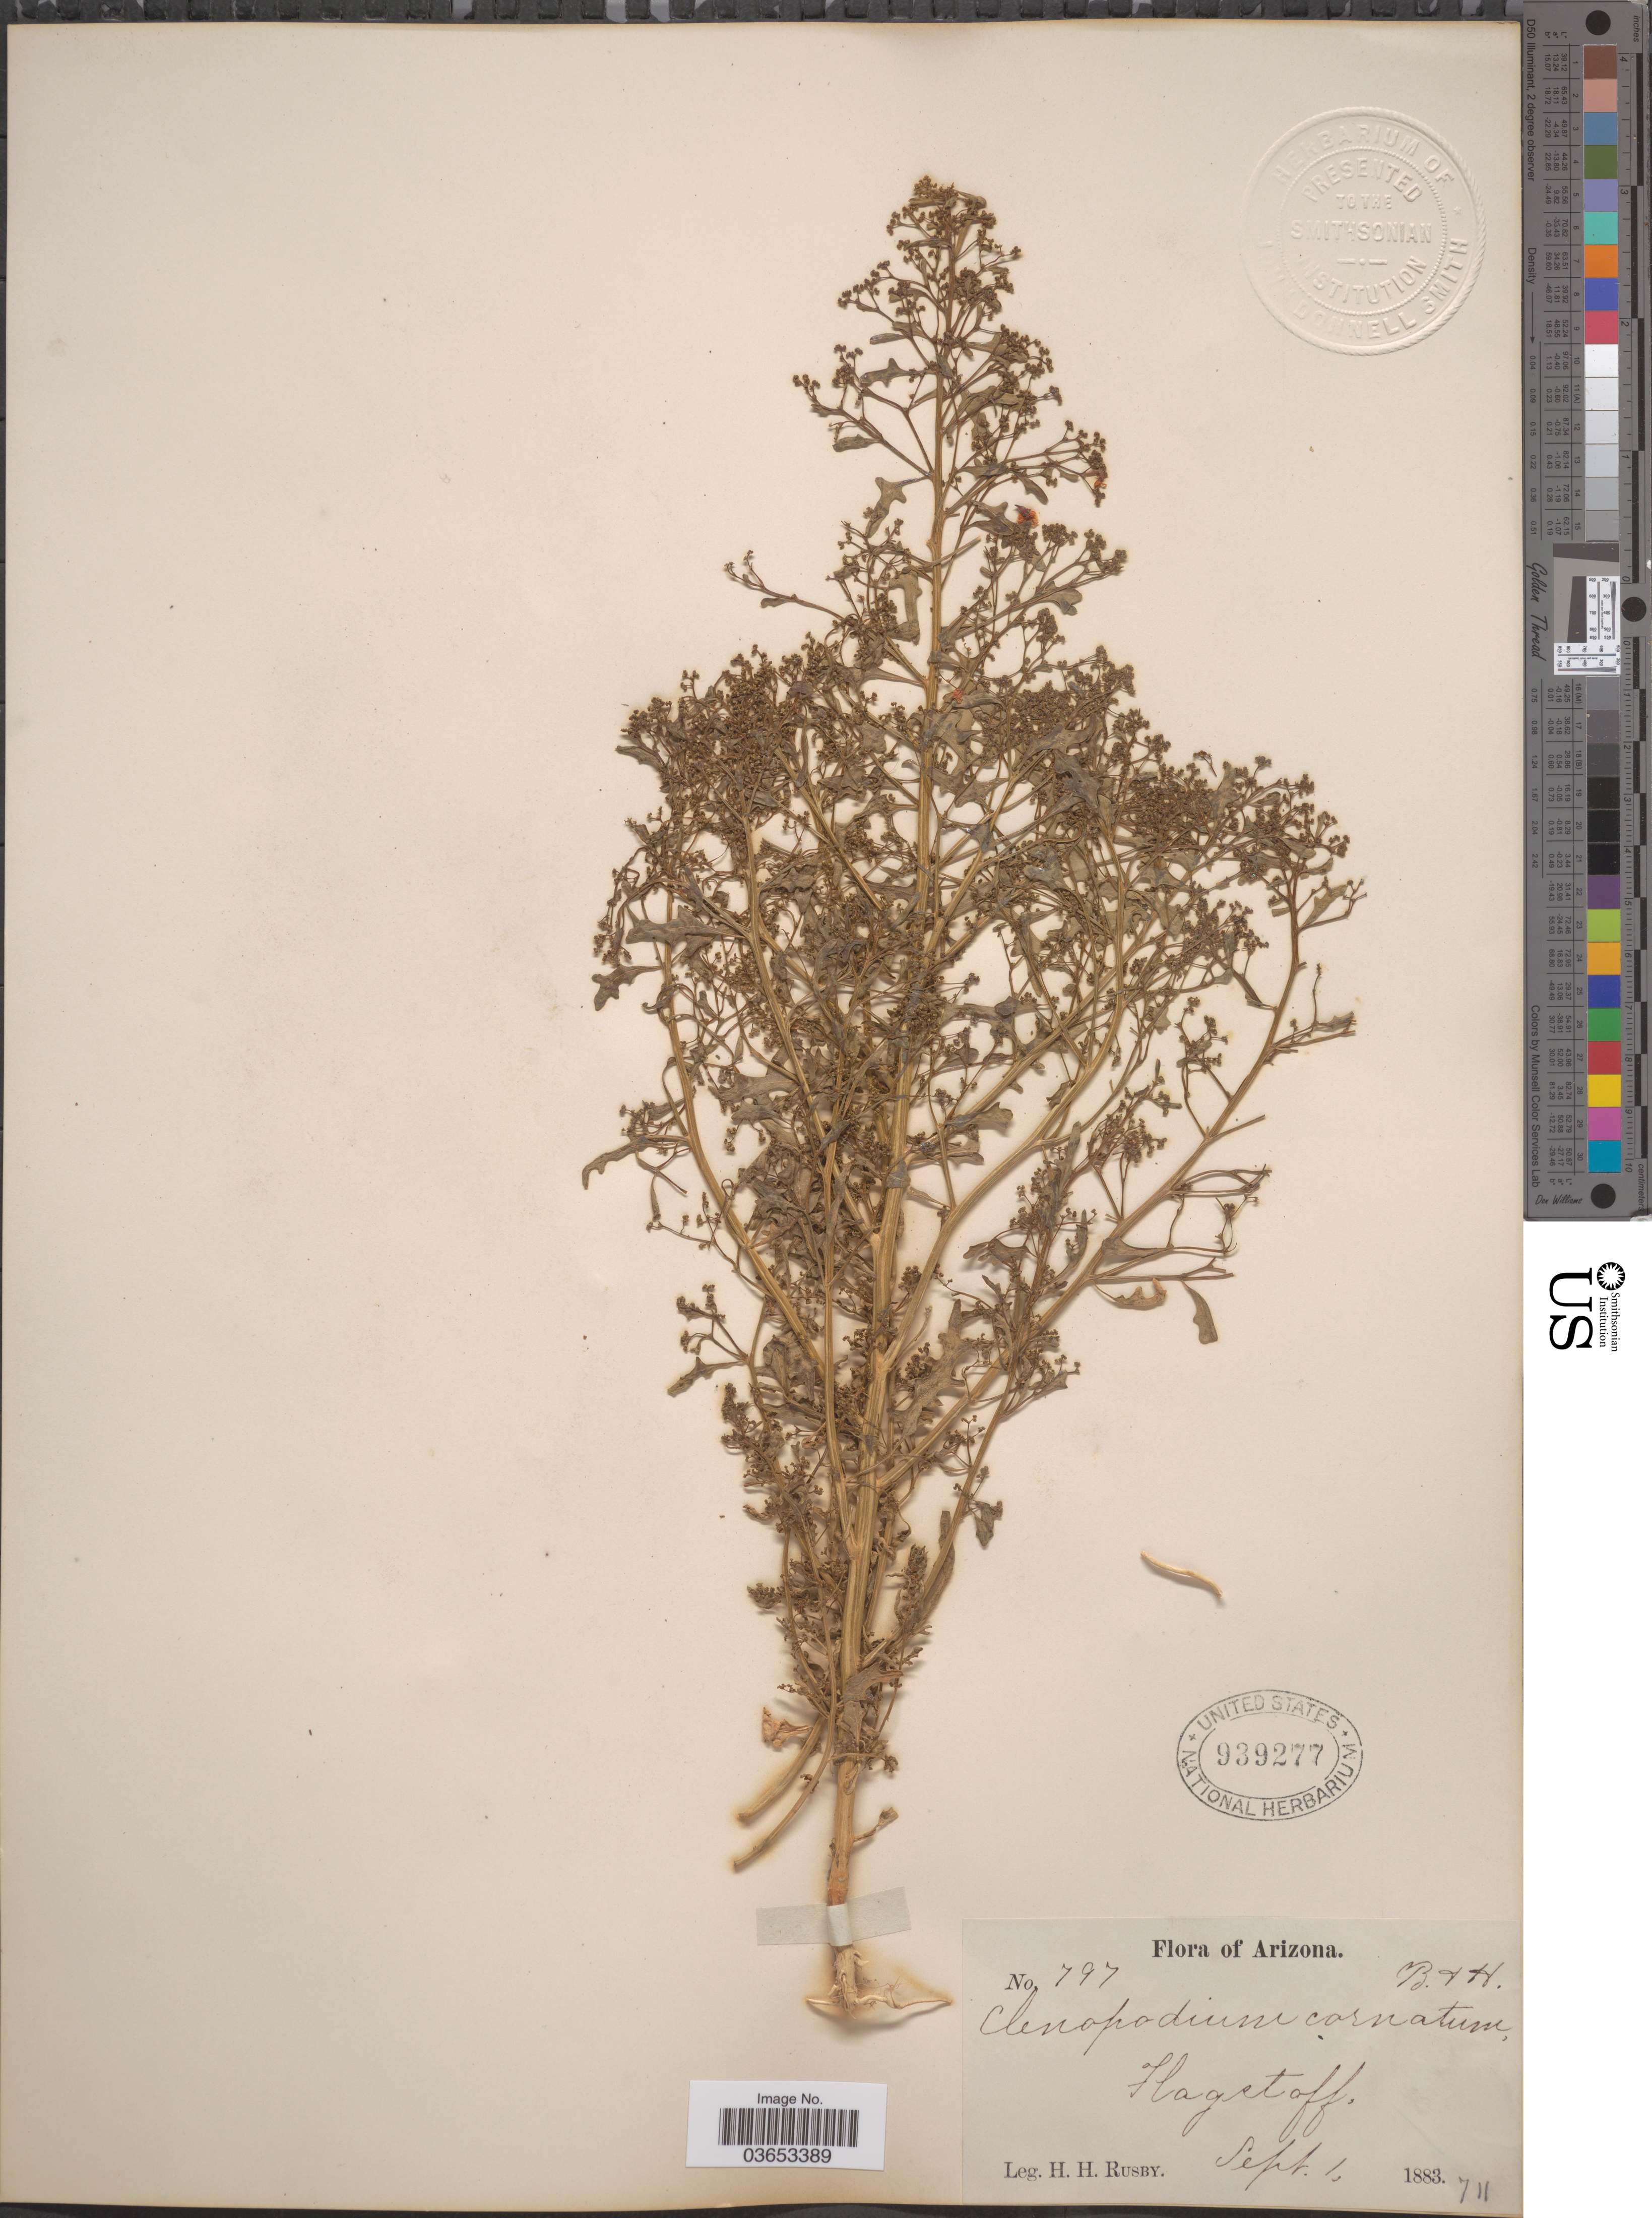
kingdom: Plantae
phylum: Tracheophyta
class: Magnoliopsida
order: Caryophyllales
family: Amaranthaceae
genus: Chenopodium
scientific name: Chenopodium incisum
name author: Poir.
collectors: H. H. Rusby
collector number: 797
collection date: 1883-09-01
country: United States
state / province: Arizona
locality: Flagstaff.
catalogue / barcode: US 939277